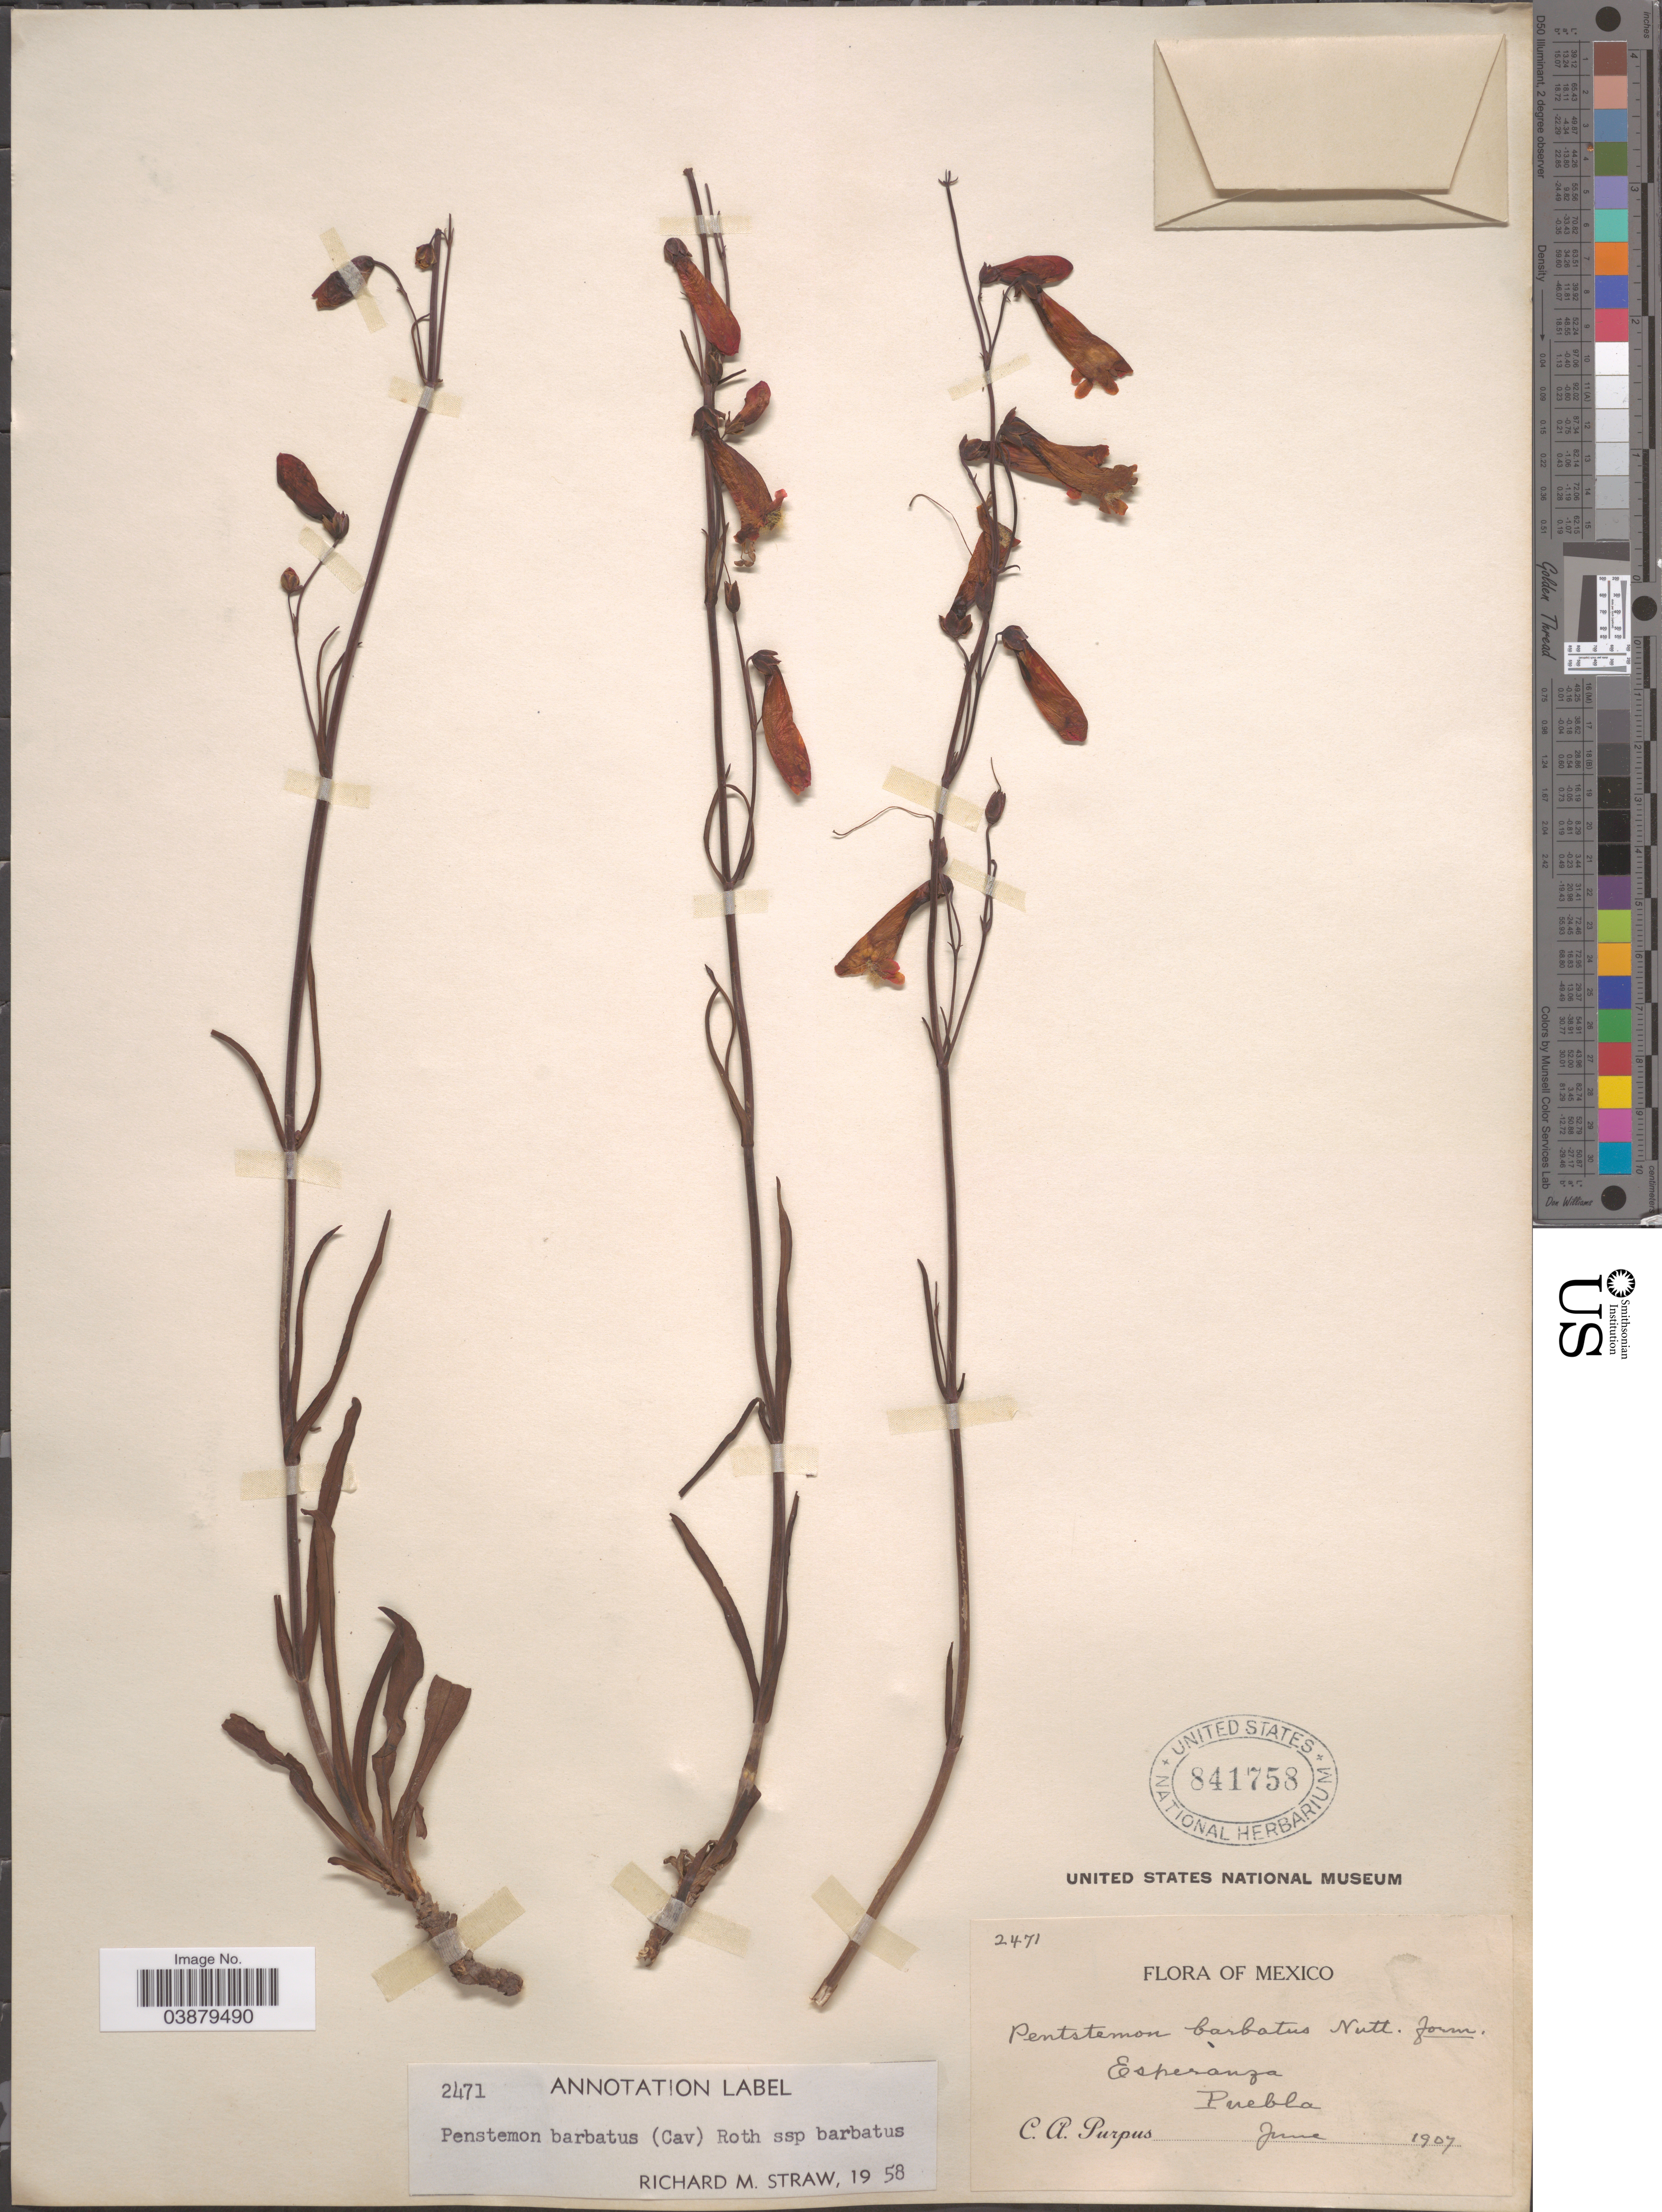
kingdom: Plantae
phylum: Tracheophyta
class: Magnoliopsida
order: Lamiales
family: Plantaginaceae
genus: Penstemon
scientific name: Penstemon barbatus subsp. barbatus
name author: (Cav.) Roth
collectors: C. A. Purpus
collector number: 2471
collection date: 1907-06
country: Mexico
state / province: Puebla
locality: Esperanza.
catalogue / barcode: US 841758